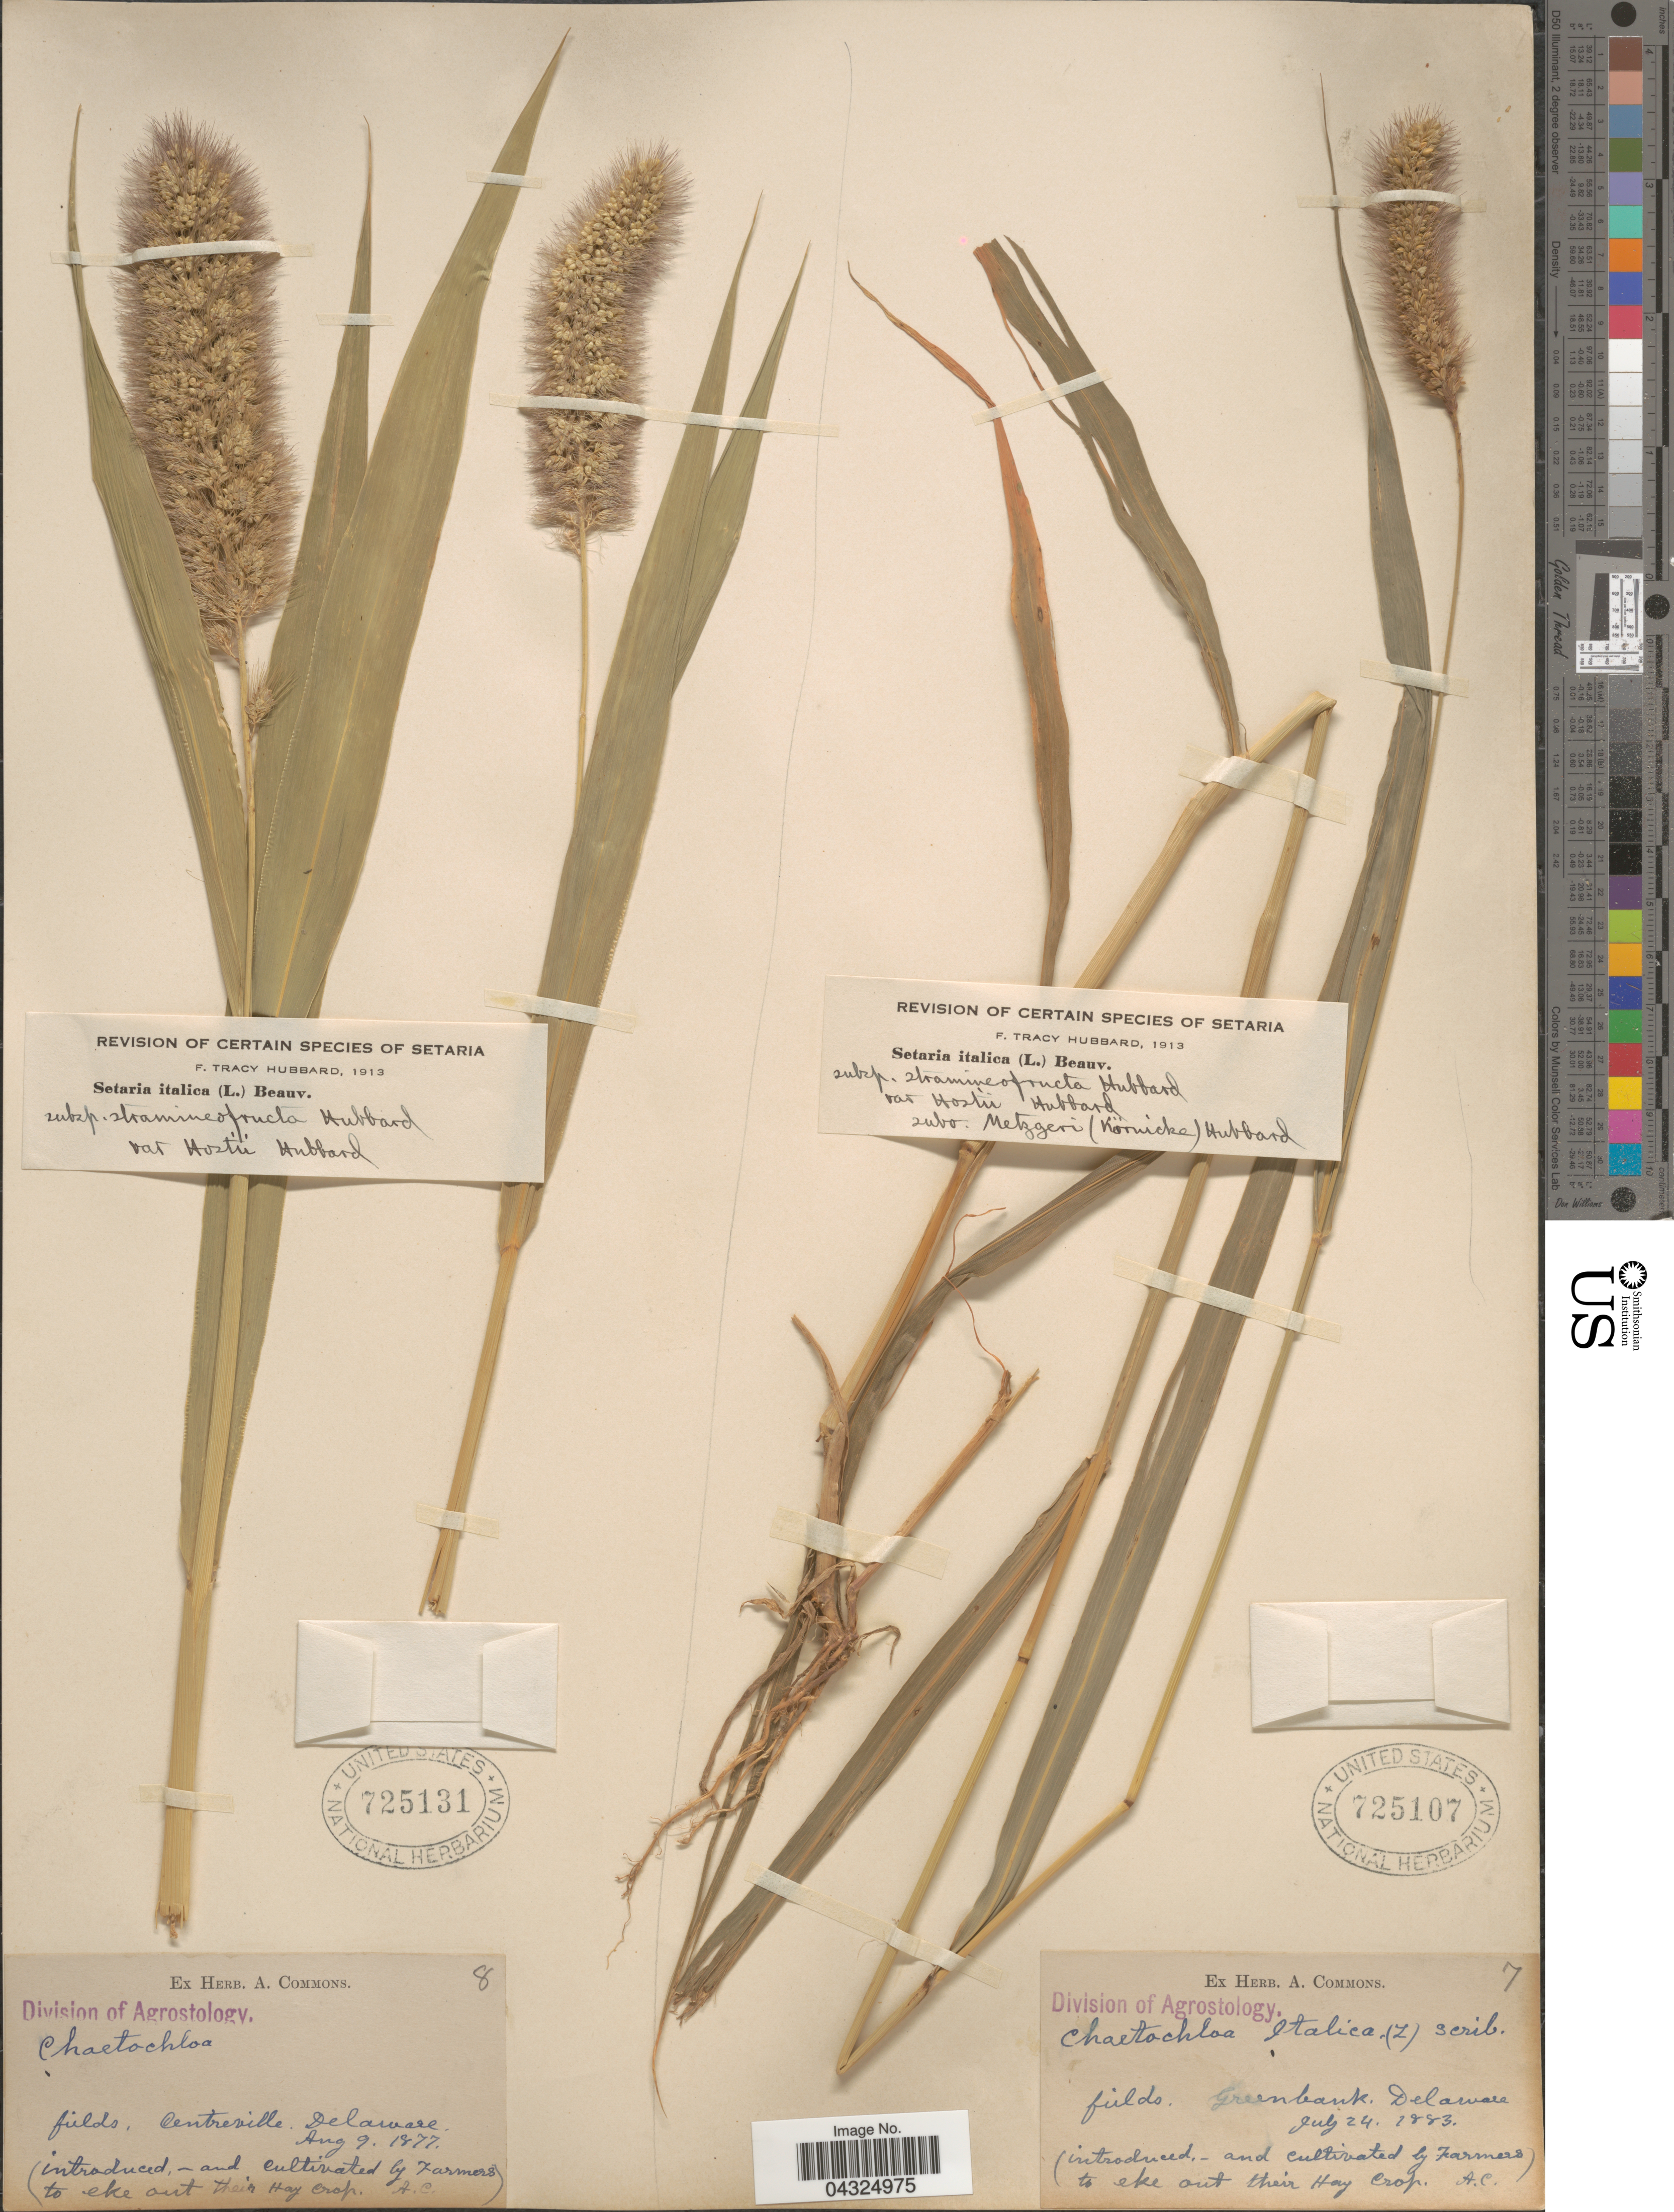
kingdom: Plantae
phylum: Tracheophyta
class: Liliopsida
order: Poales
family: Poaceae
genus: Setaria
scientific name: Setaria italica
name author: (L.) P. Beauv.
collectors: ex herb. A. Commons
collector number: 8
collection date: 1877-08-09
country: United States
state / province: Delaware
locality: Fields, Centreville.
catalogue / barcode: US 725131